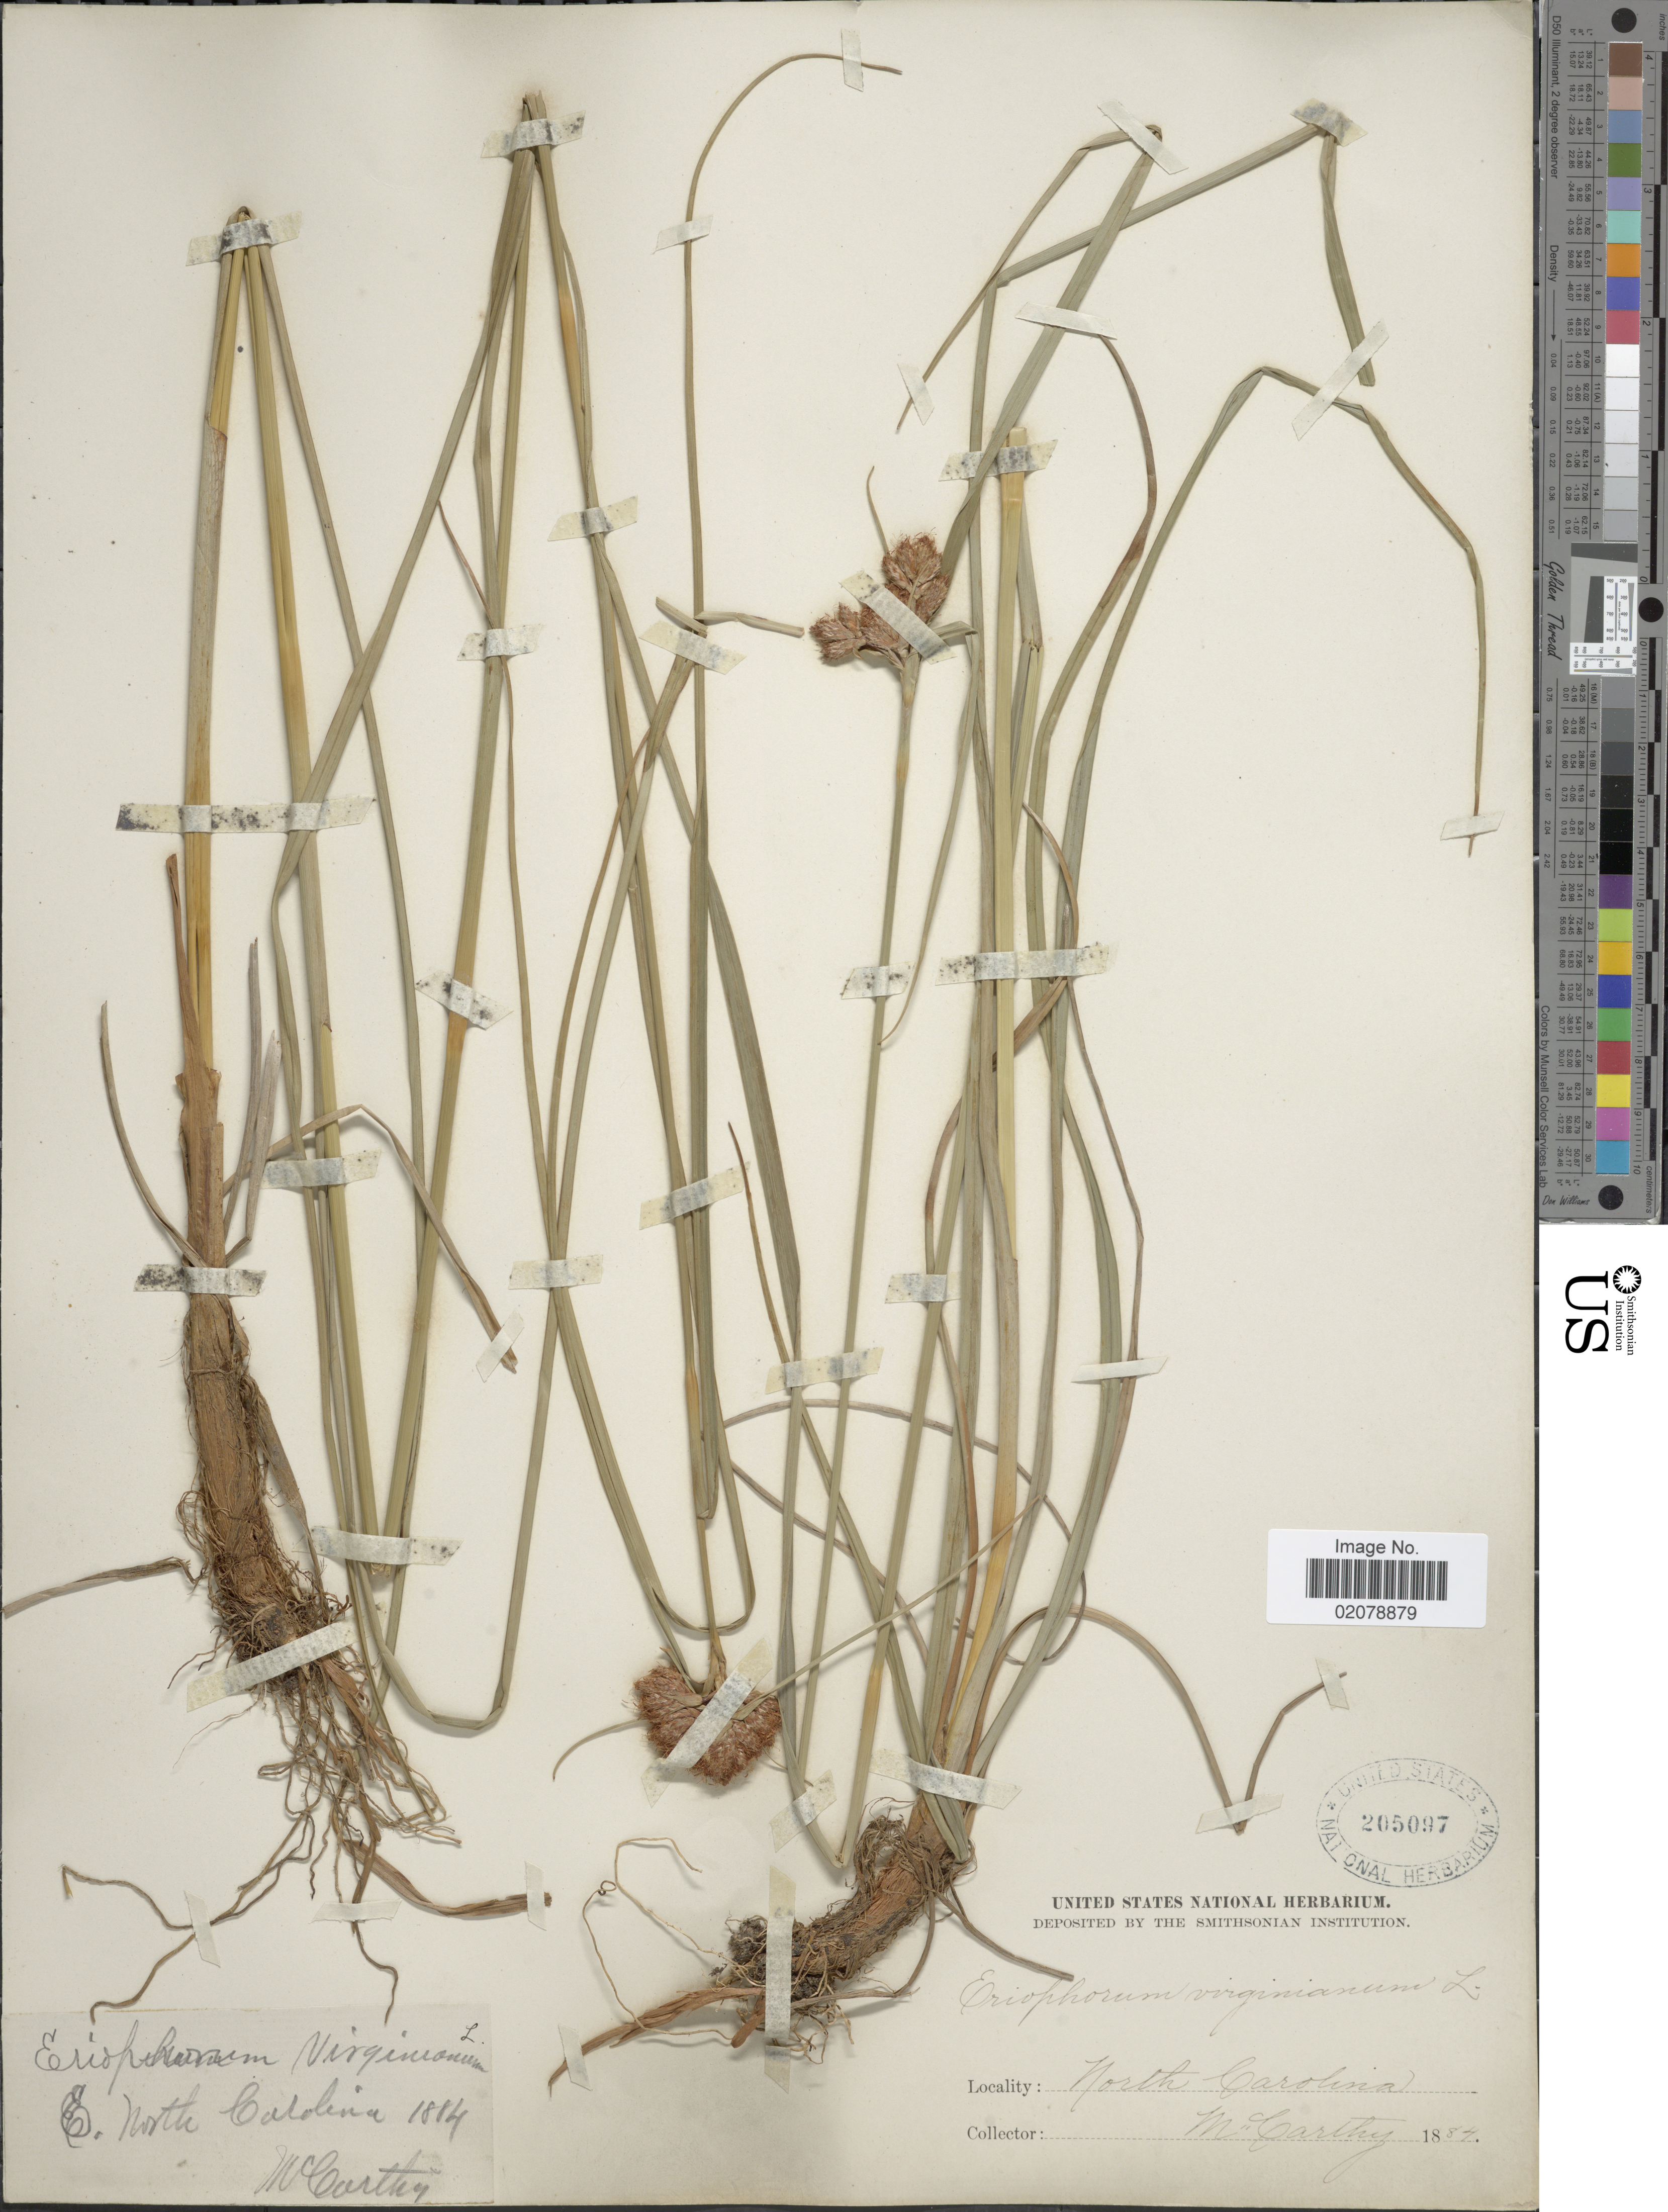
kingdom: Plantae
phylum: Tracheophyta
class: Liliopsida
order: Poales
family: Cyperaceae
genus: Eriophorum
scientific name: Eriophorum virginicum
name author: L.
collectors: -- McCarthy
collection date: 1884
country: United States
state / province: North Carolina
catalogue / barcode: US 205097